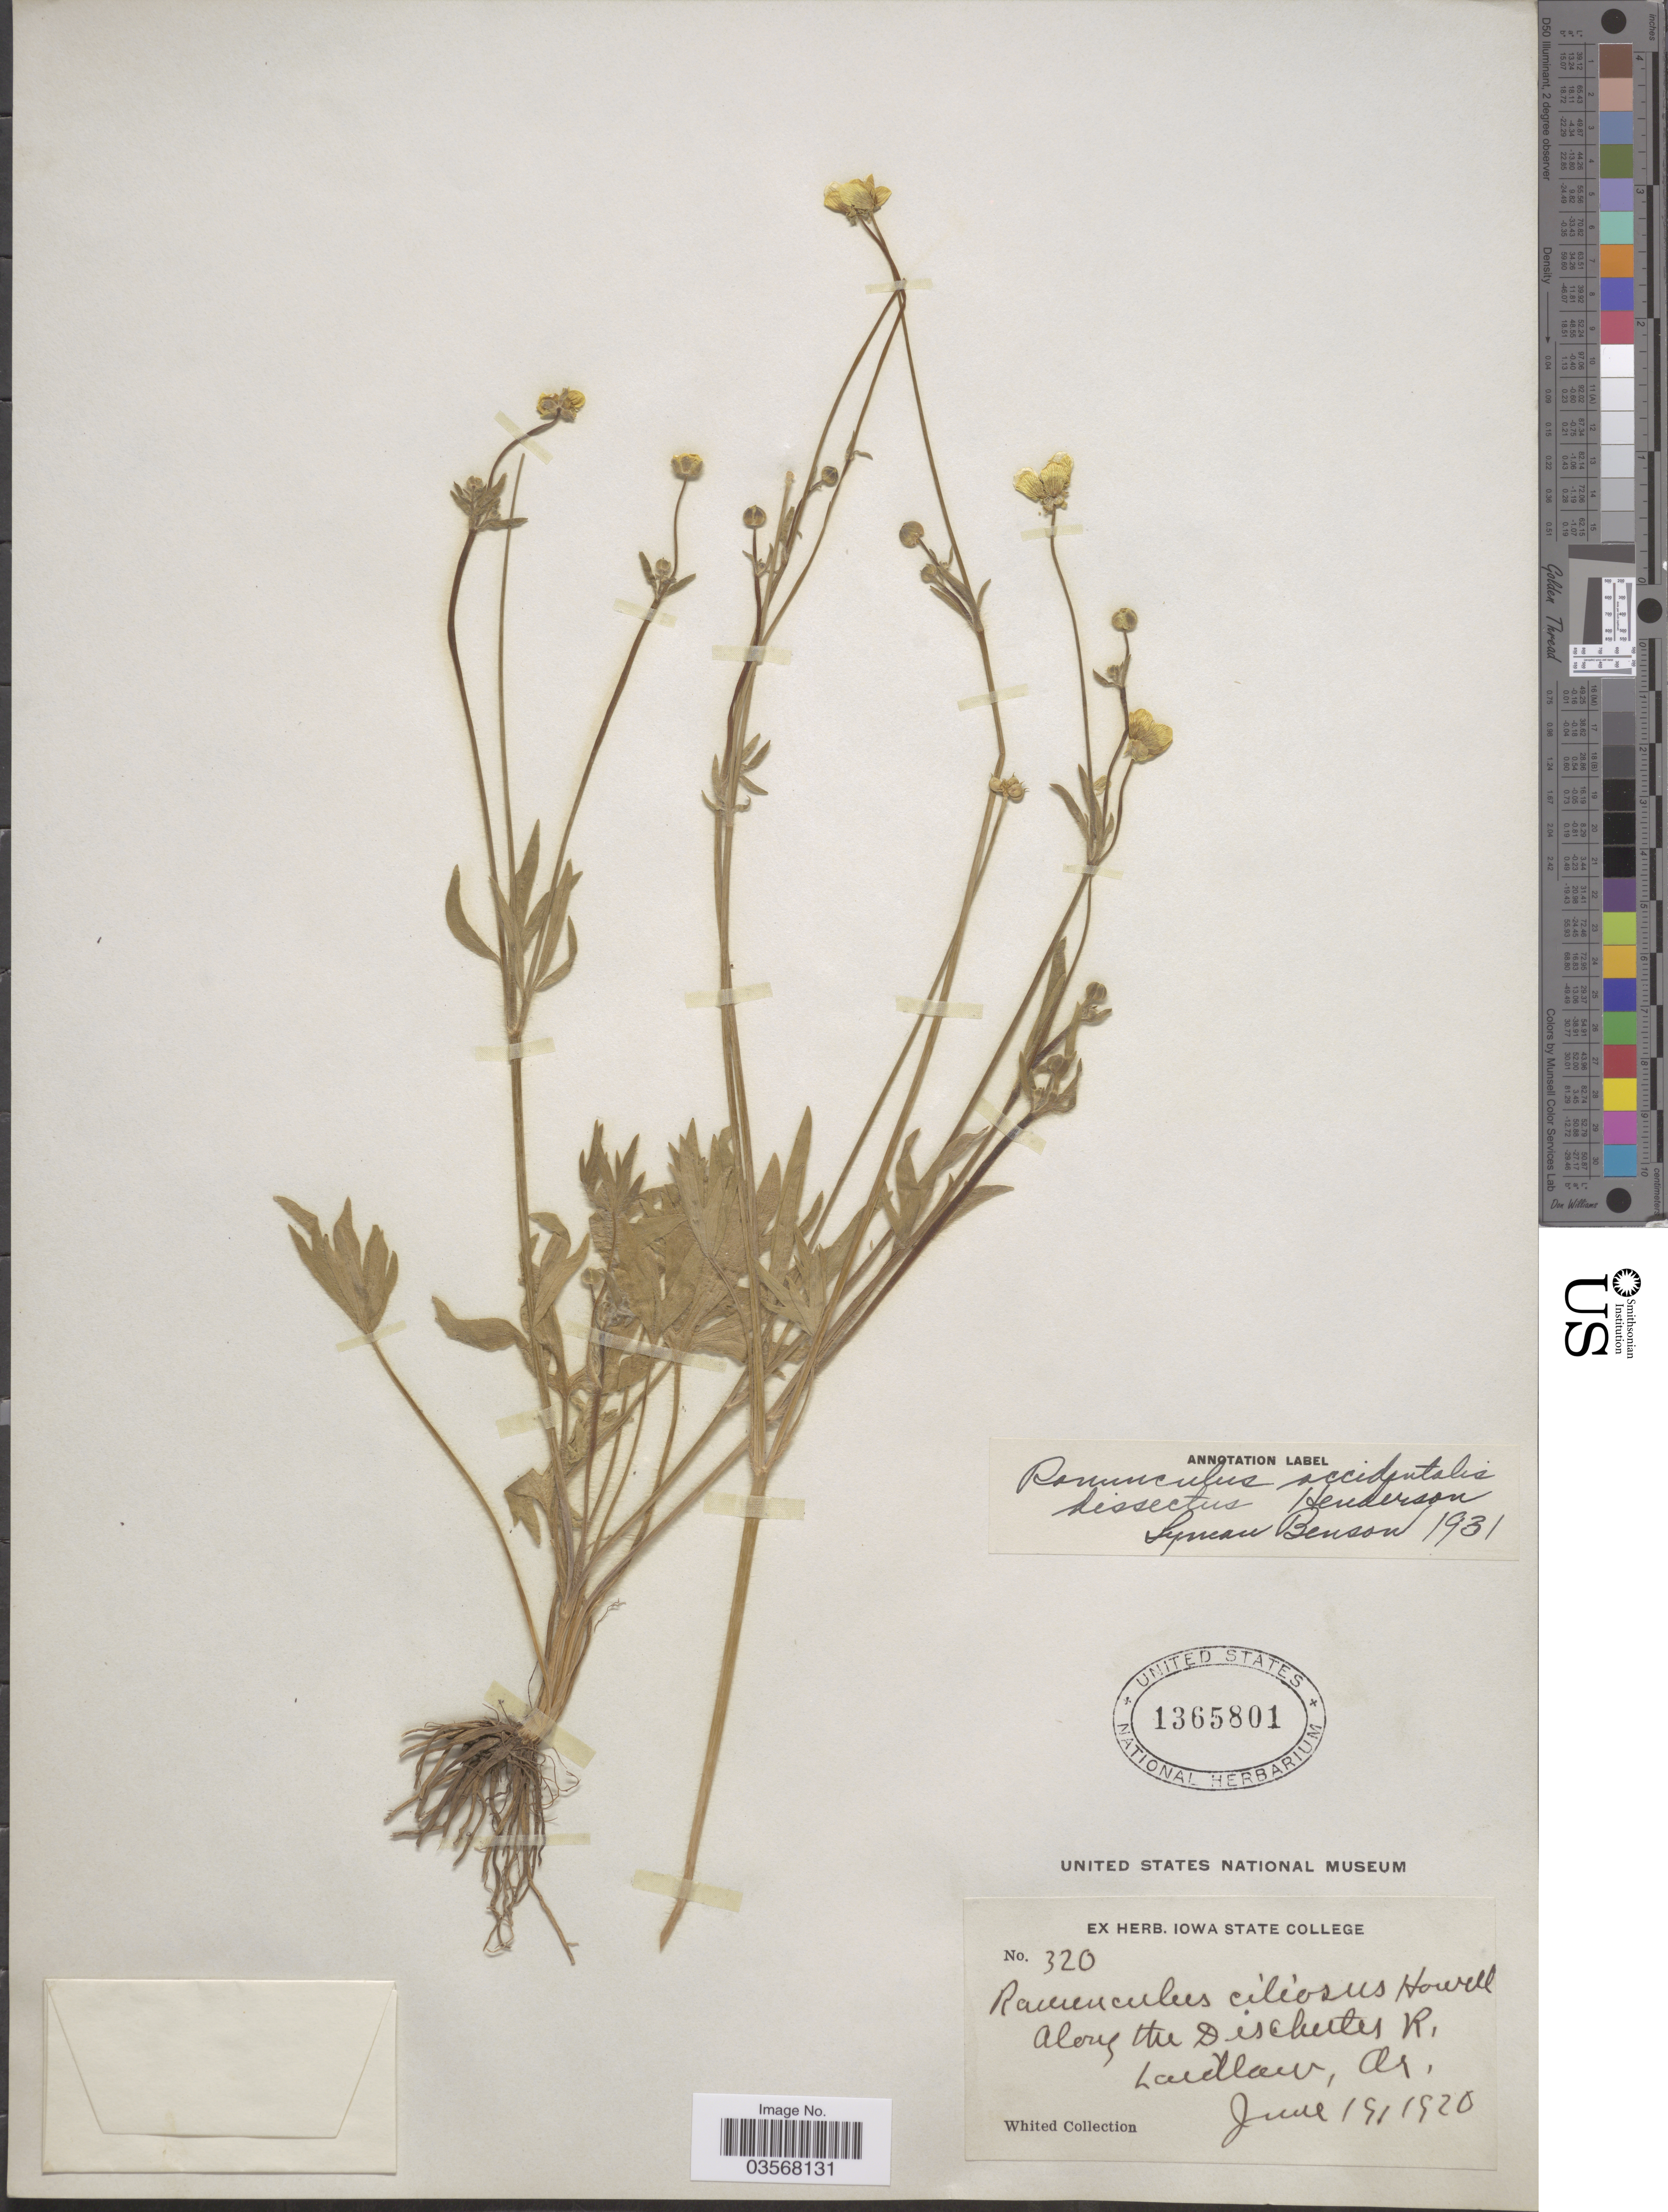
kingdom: Plantae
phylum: Tracheophyta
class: Magnoliopsida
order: Ranunculales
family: Ranunculaceae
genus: Ranunculus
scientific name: Ranunculus occidentalis var. dissectus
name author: L.F. Hend.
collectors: ex herb. Iowa State College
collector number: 320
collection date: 1920-06-19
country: United States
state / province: Oregon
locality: Along the Deschutes R. Laidlaw.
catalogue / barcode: US 1365801